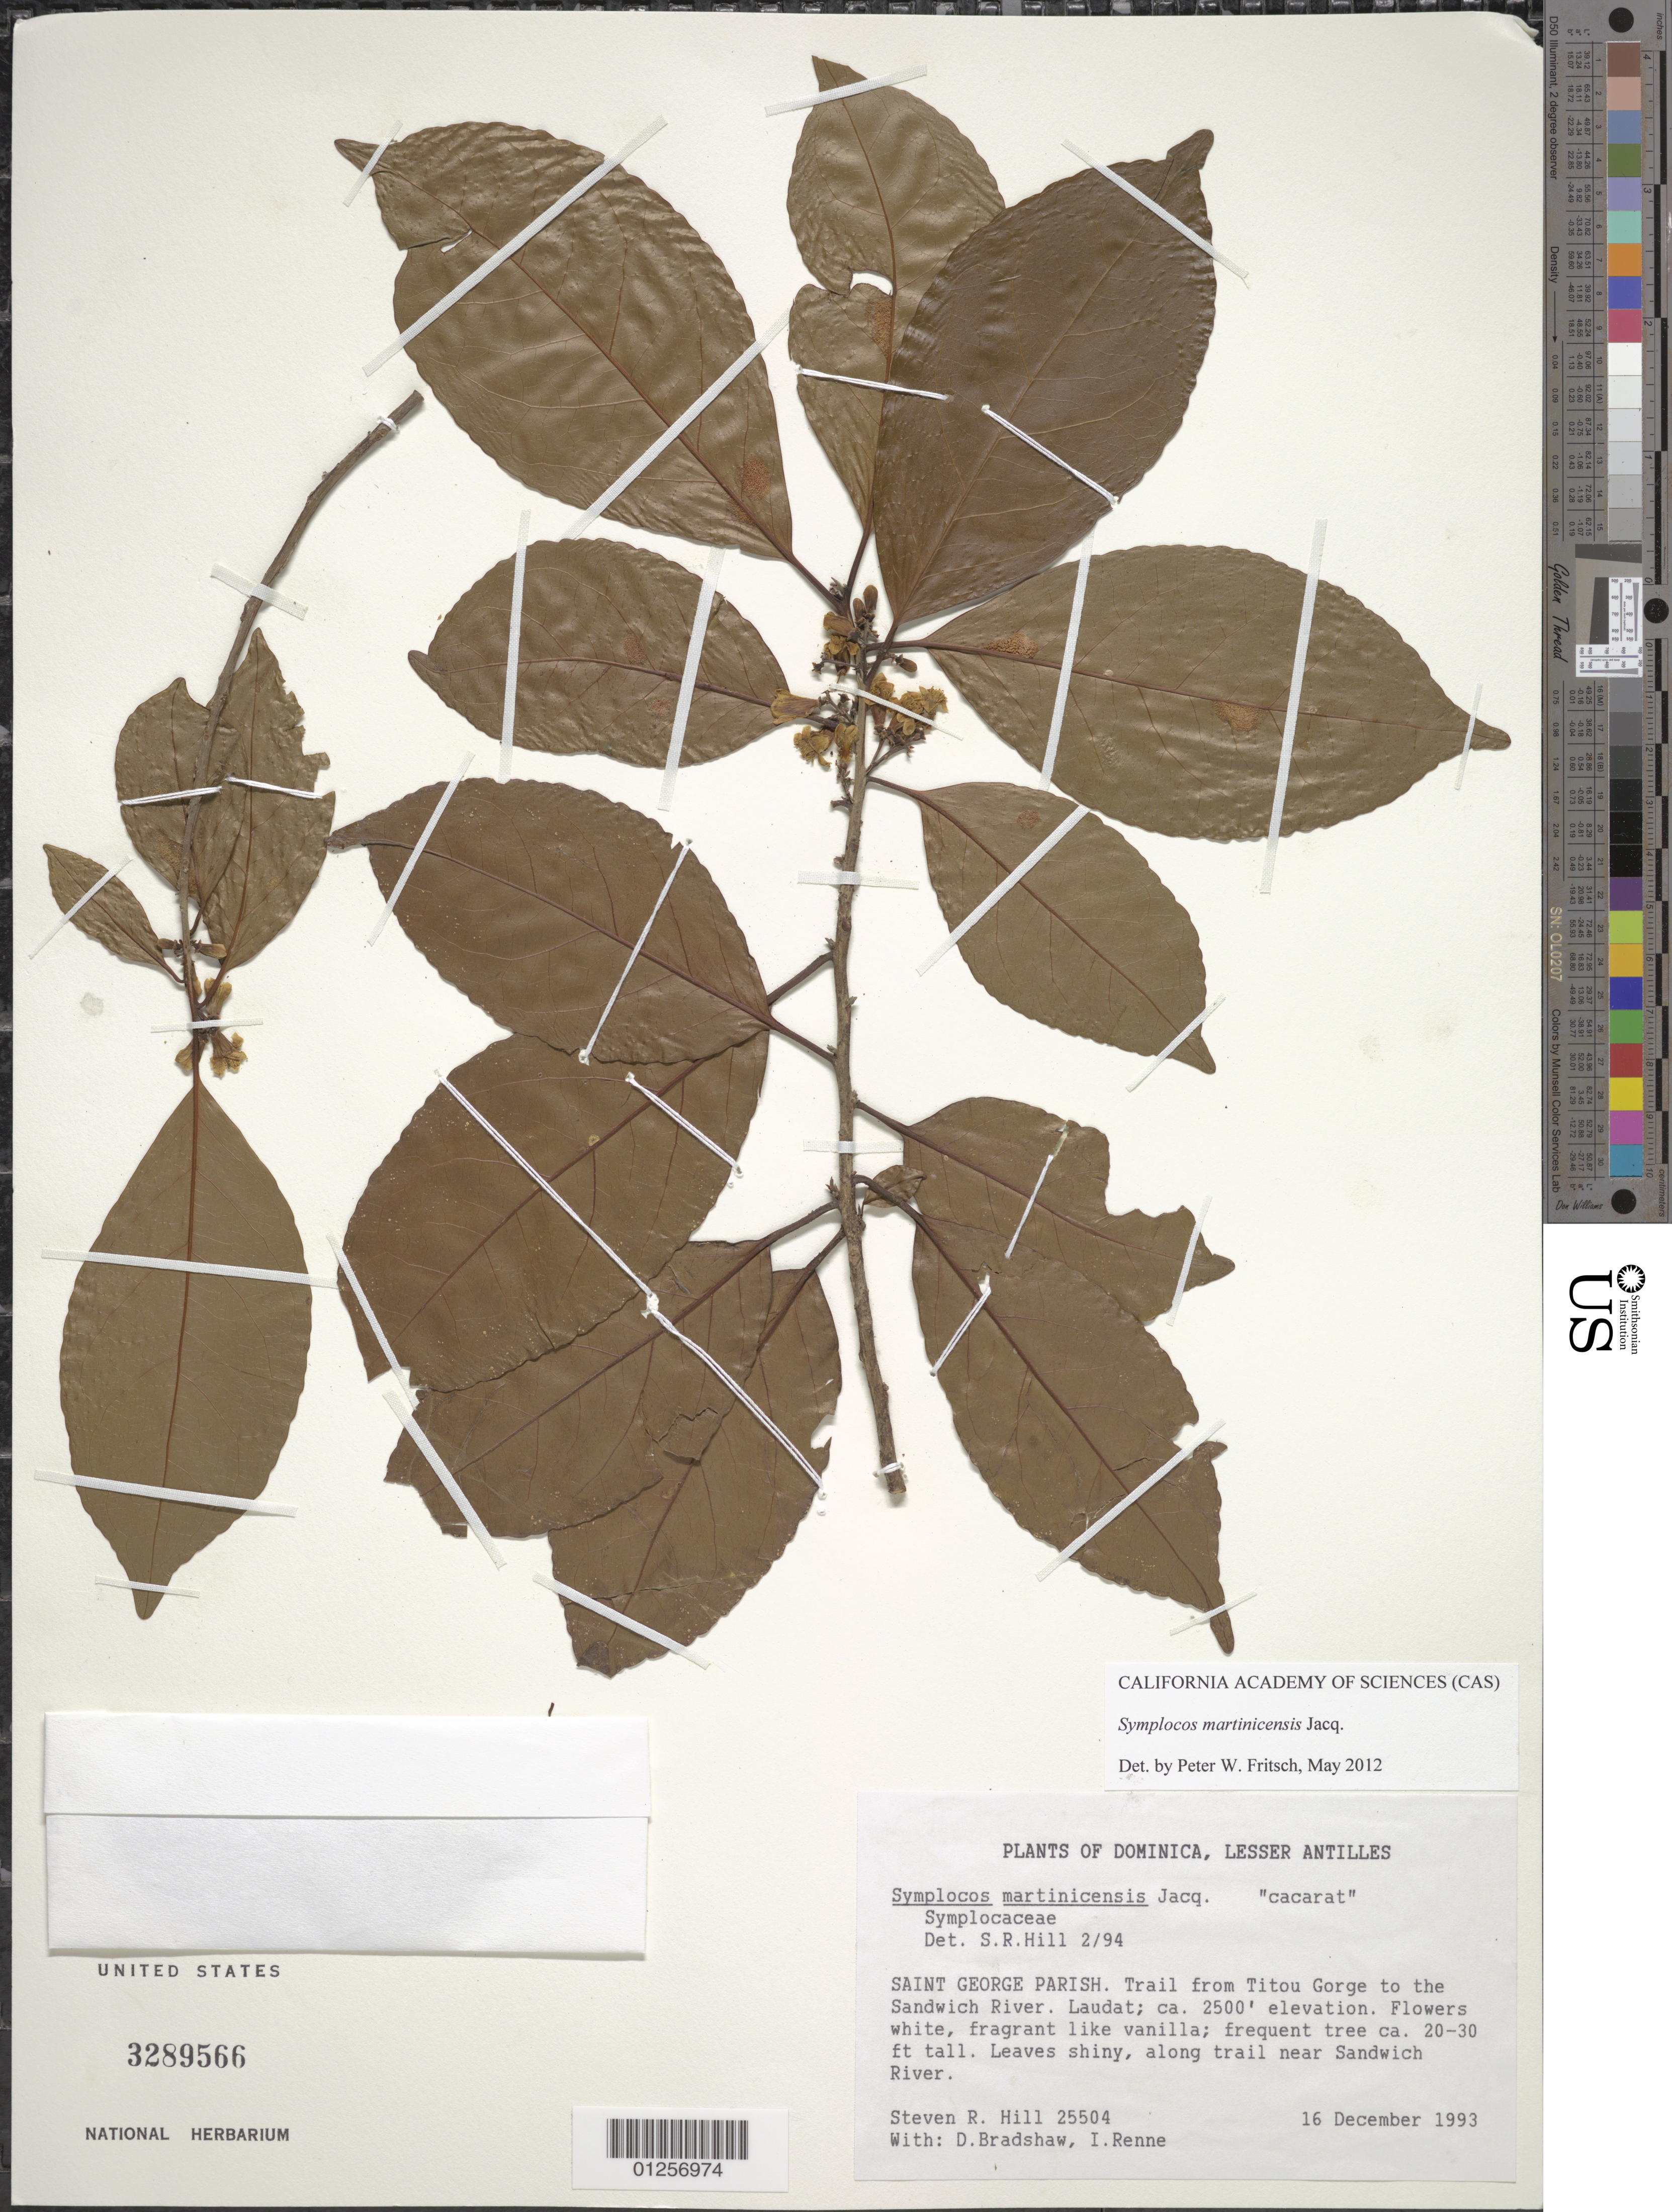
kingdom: Plantae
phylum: Tracheophyta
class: Magnoliopsida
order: Ericales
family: Symplocaceae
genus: Symplocos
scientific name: Symplocos martinicensis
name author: Jacq.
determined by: Fritsch, Peter W.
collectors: S. Hill, D. Bradshaw & I. Renne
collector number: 25504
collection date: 1993-12-16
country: Dominica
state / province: St. George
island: Dominica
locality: Titou Gorge trail to the Sandwich river. Laudat.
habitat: Along trail.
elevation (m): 762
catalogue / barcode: US 3289566